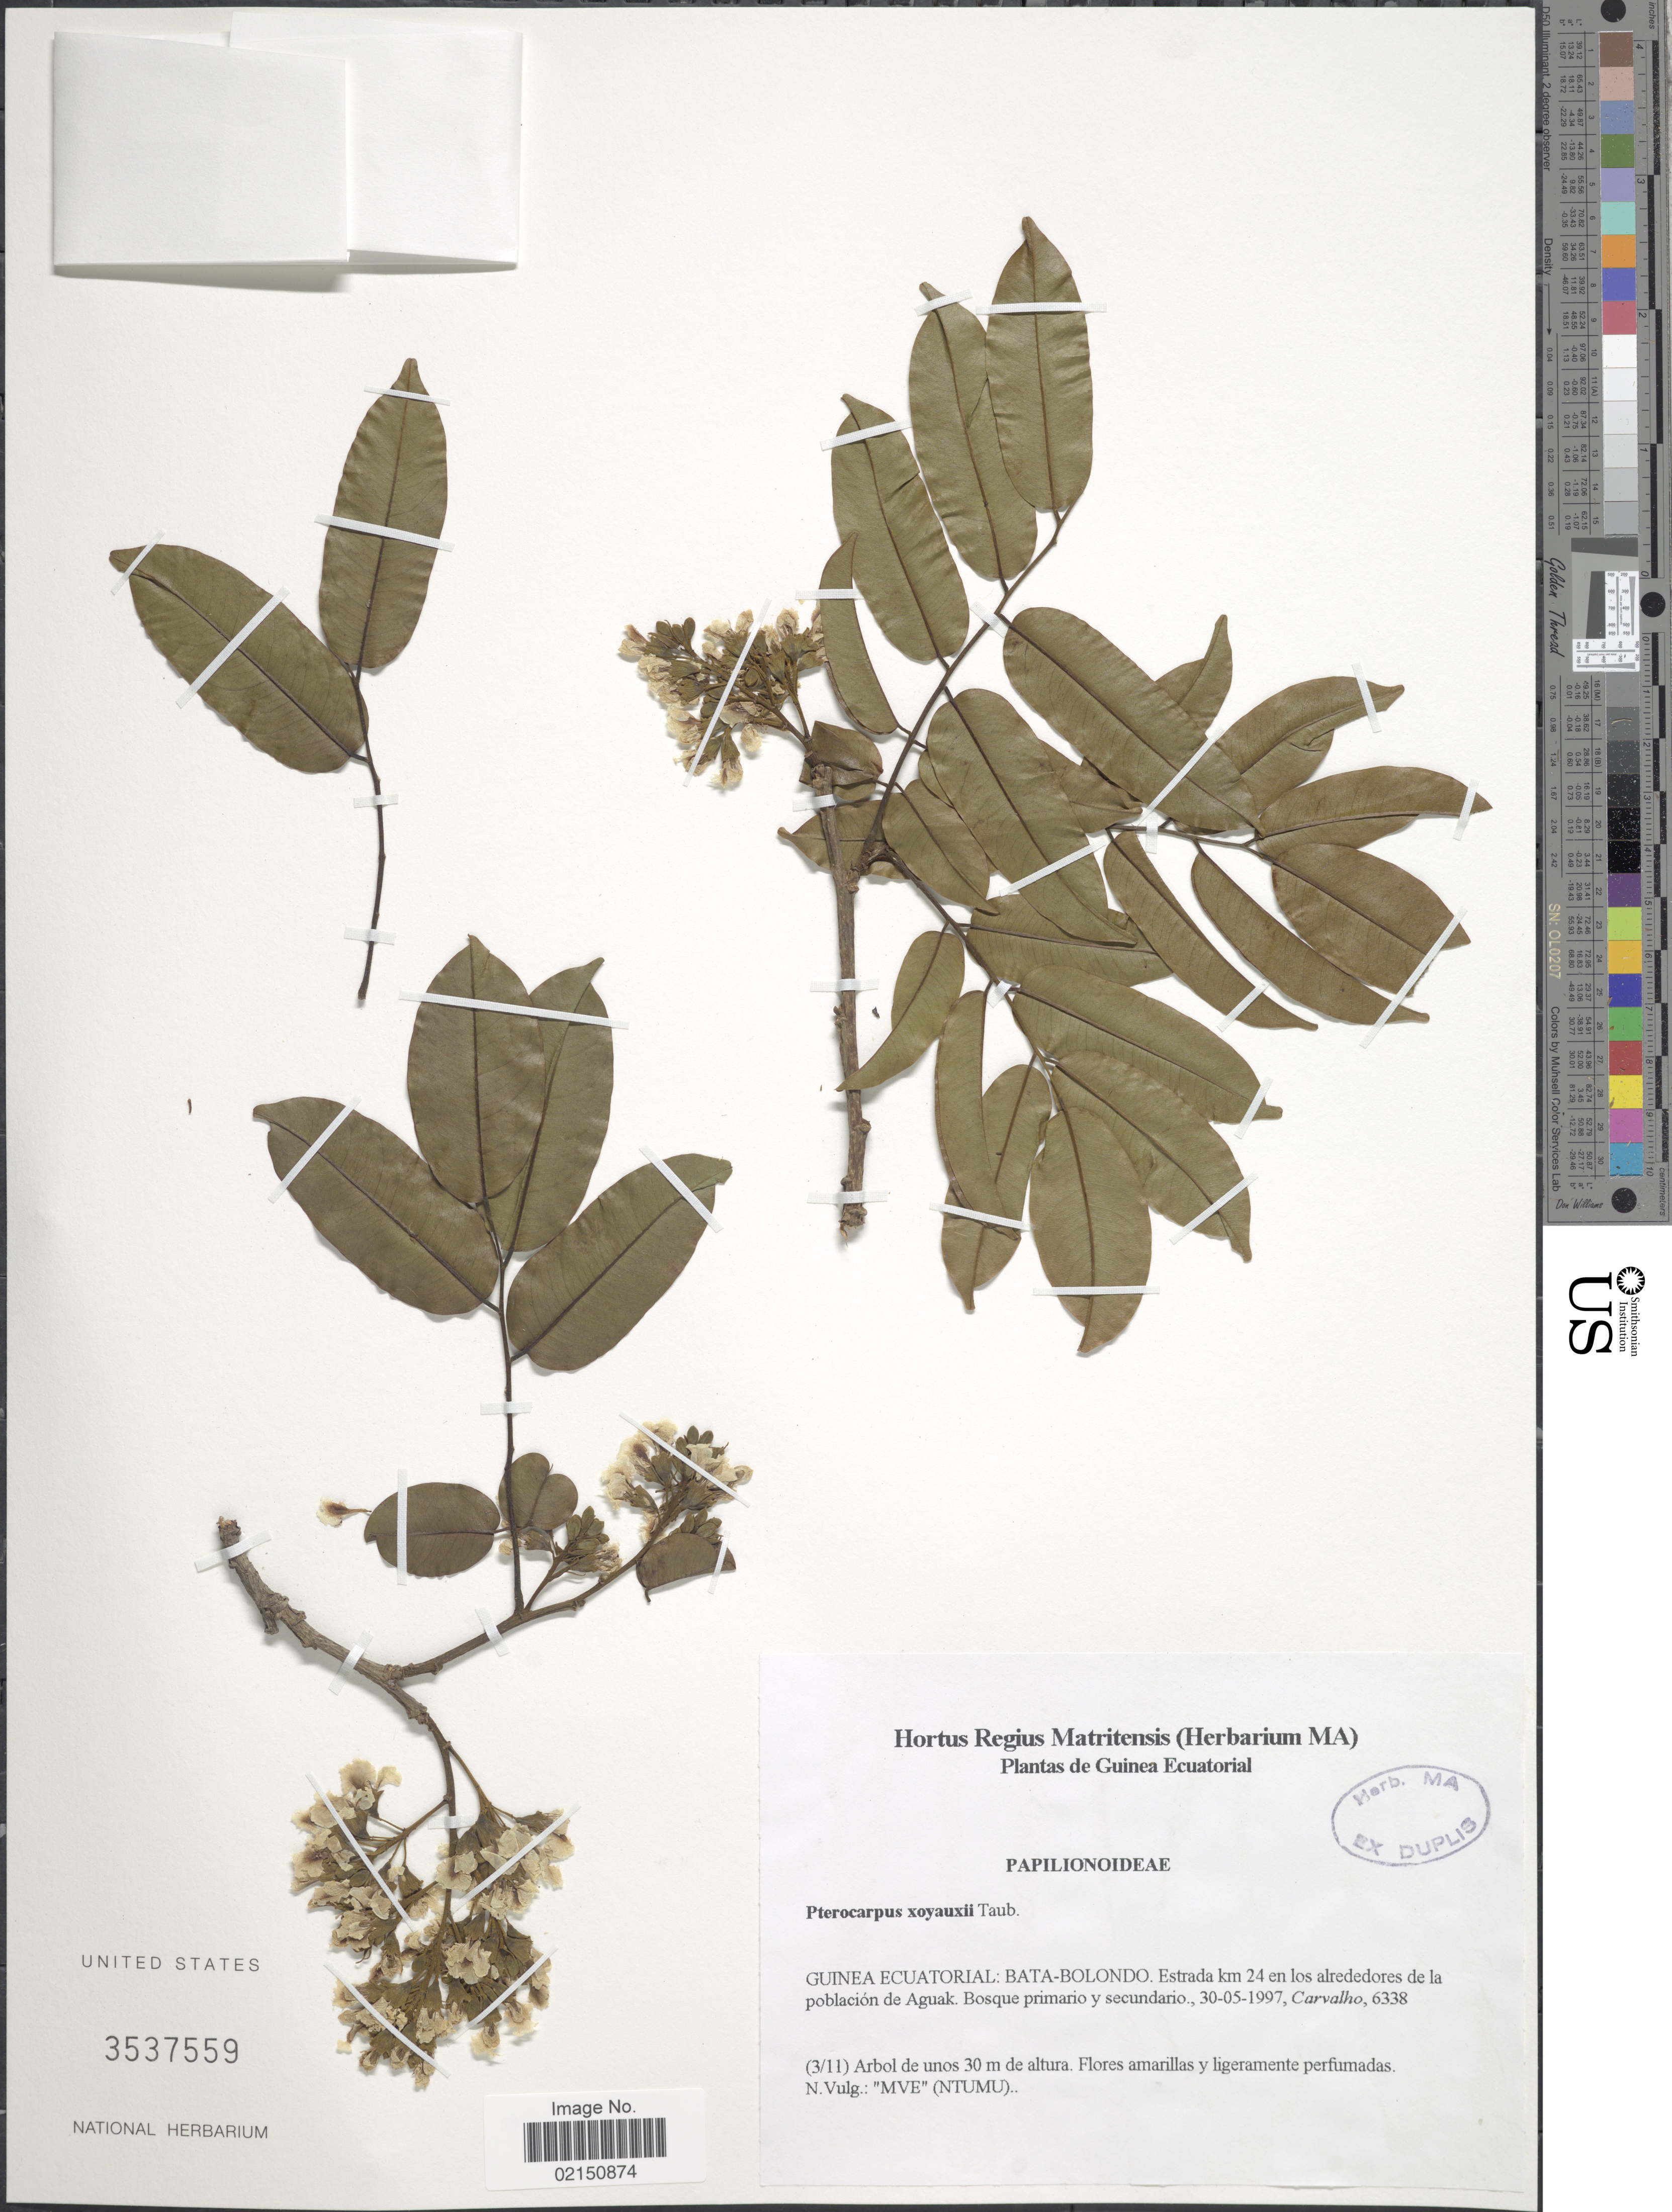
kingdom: Plantae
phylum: Tracheophyta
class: Magnoliopsida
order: Fabales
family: Fabaceae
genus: Pterocarpus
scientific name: Pterocarpus soyauxii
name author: Taub.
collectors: Carvalho, --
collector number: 6338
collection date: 1997-05-30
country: Equatorial Guinea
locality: Guinea Ecuatorial: Bata-Bolondo. Estrada km 24 en los alrededores de la población de Aguak. Bosque primario y secundario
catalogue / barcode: US 3537559